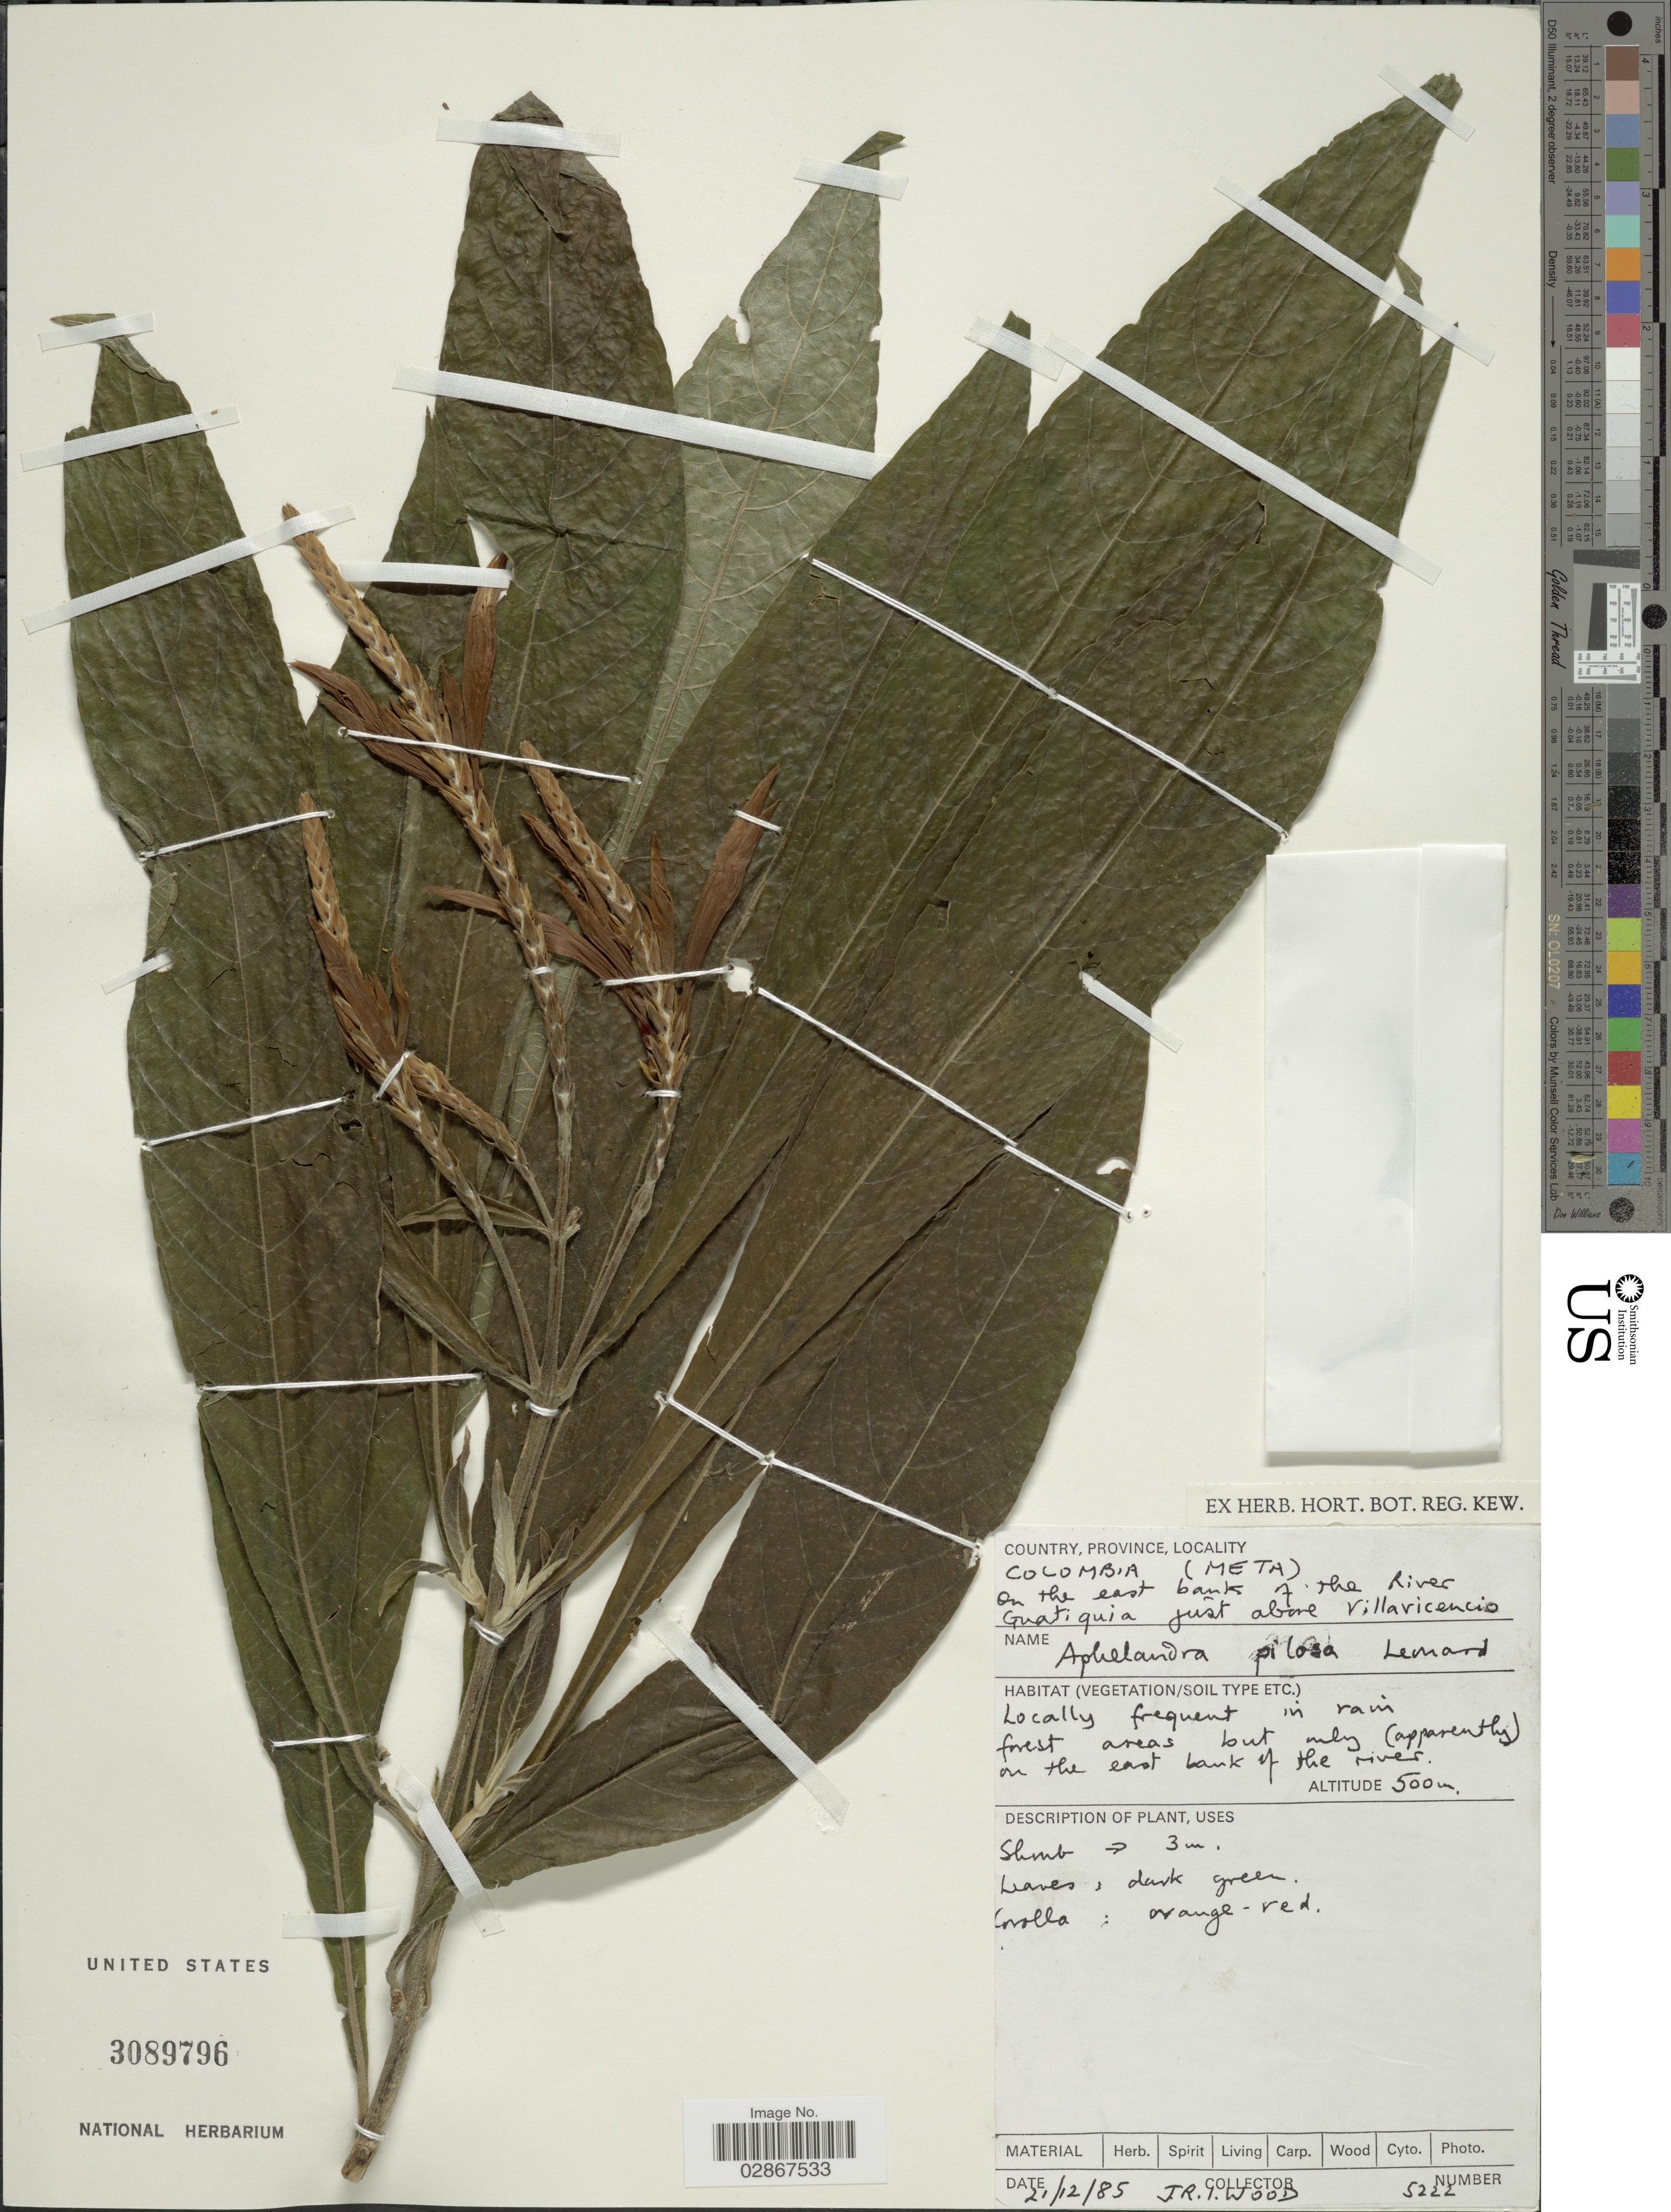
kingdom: Plantae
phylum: Tracheophyta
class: Magnoliopsida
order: Lamiales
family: Acanthaceae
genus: Aphelandra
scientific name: Aphelandra pilosa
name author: Leonard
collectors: J. R. I. Wood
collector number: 5222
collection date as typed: Transcribed d/m/y: 21/12/85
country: Colombia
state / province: Meta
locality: On the east bank of the river Guatiquia just above Villavicencio, in rain forest areas but only (apparently) on the east bank of the river.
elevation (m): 500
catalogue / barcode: US 3089796